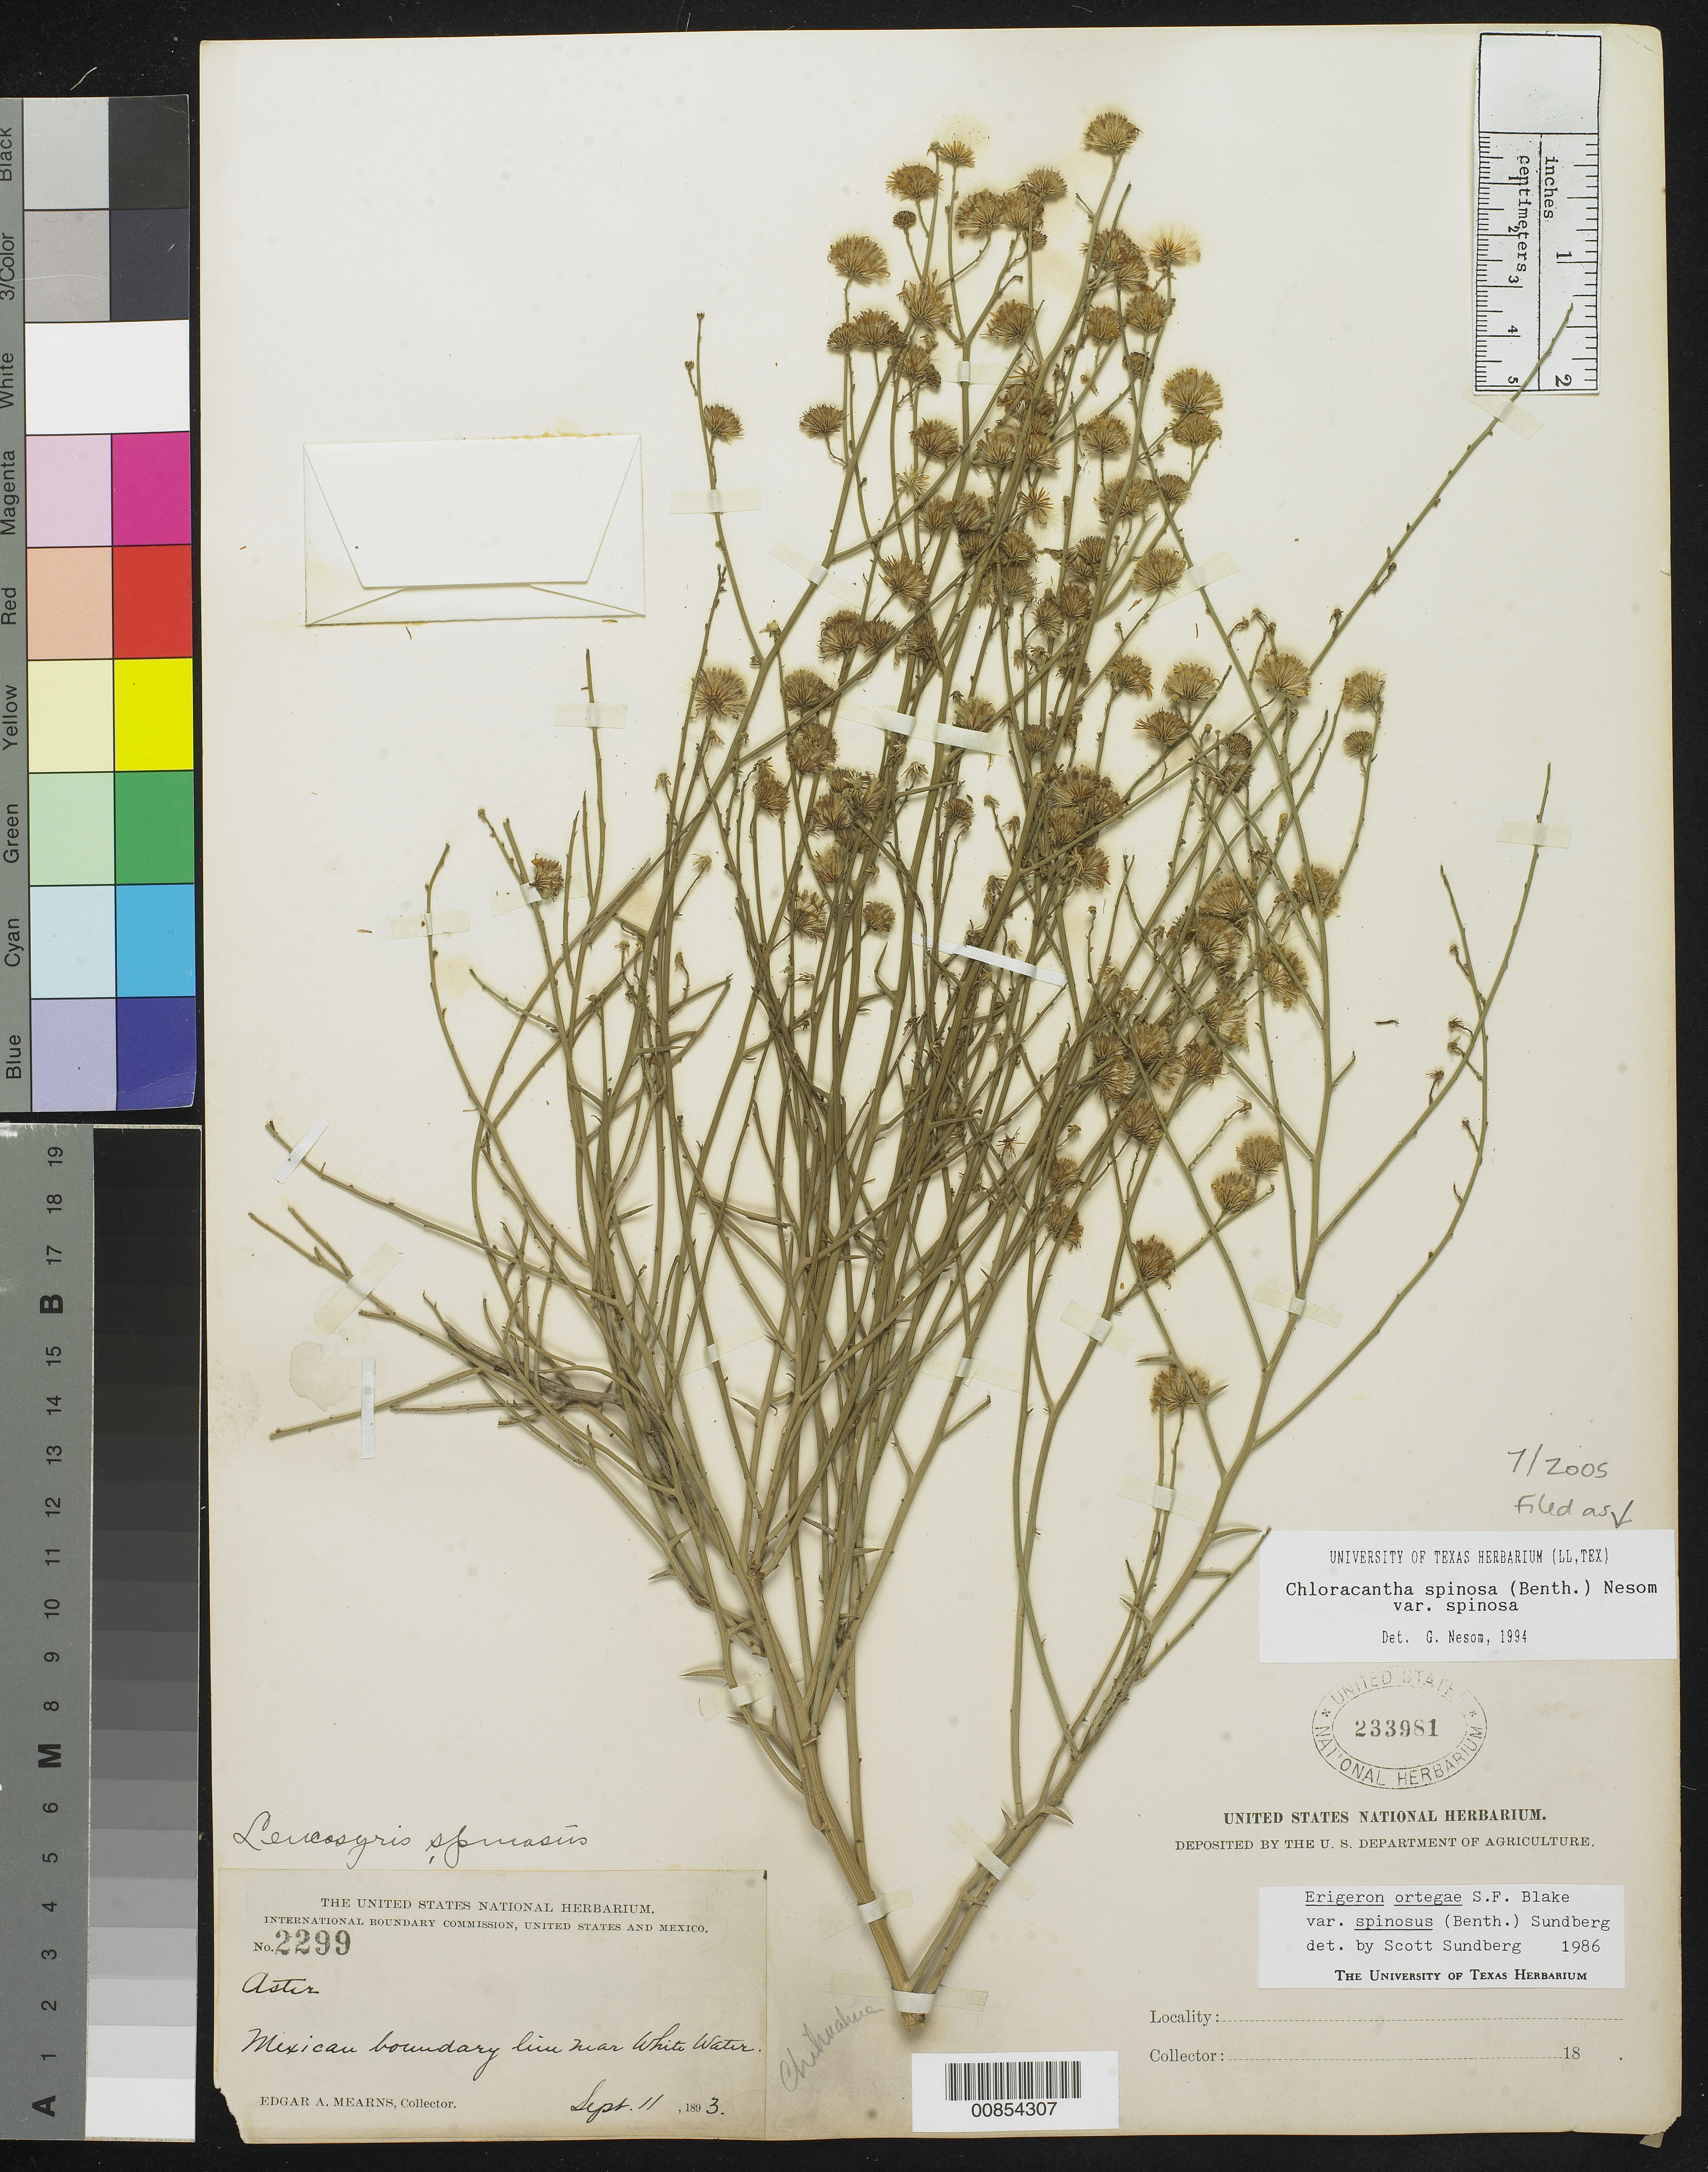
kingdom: Plantae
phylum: Tracheophyta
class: Magnoliopsida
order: Asterales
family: Asteraceae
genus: Chloracantha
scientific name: Chloracantha spinosa var. spinosa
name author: (Benth.) G.L. Nesom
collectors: E. A. Mearns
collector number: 2299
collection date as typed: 11 Sep 1893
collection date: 1893-09-11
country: Mexico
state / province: Chihuahua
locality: Mexican Boundary line near White Water.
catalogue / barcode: US 233981